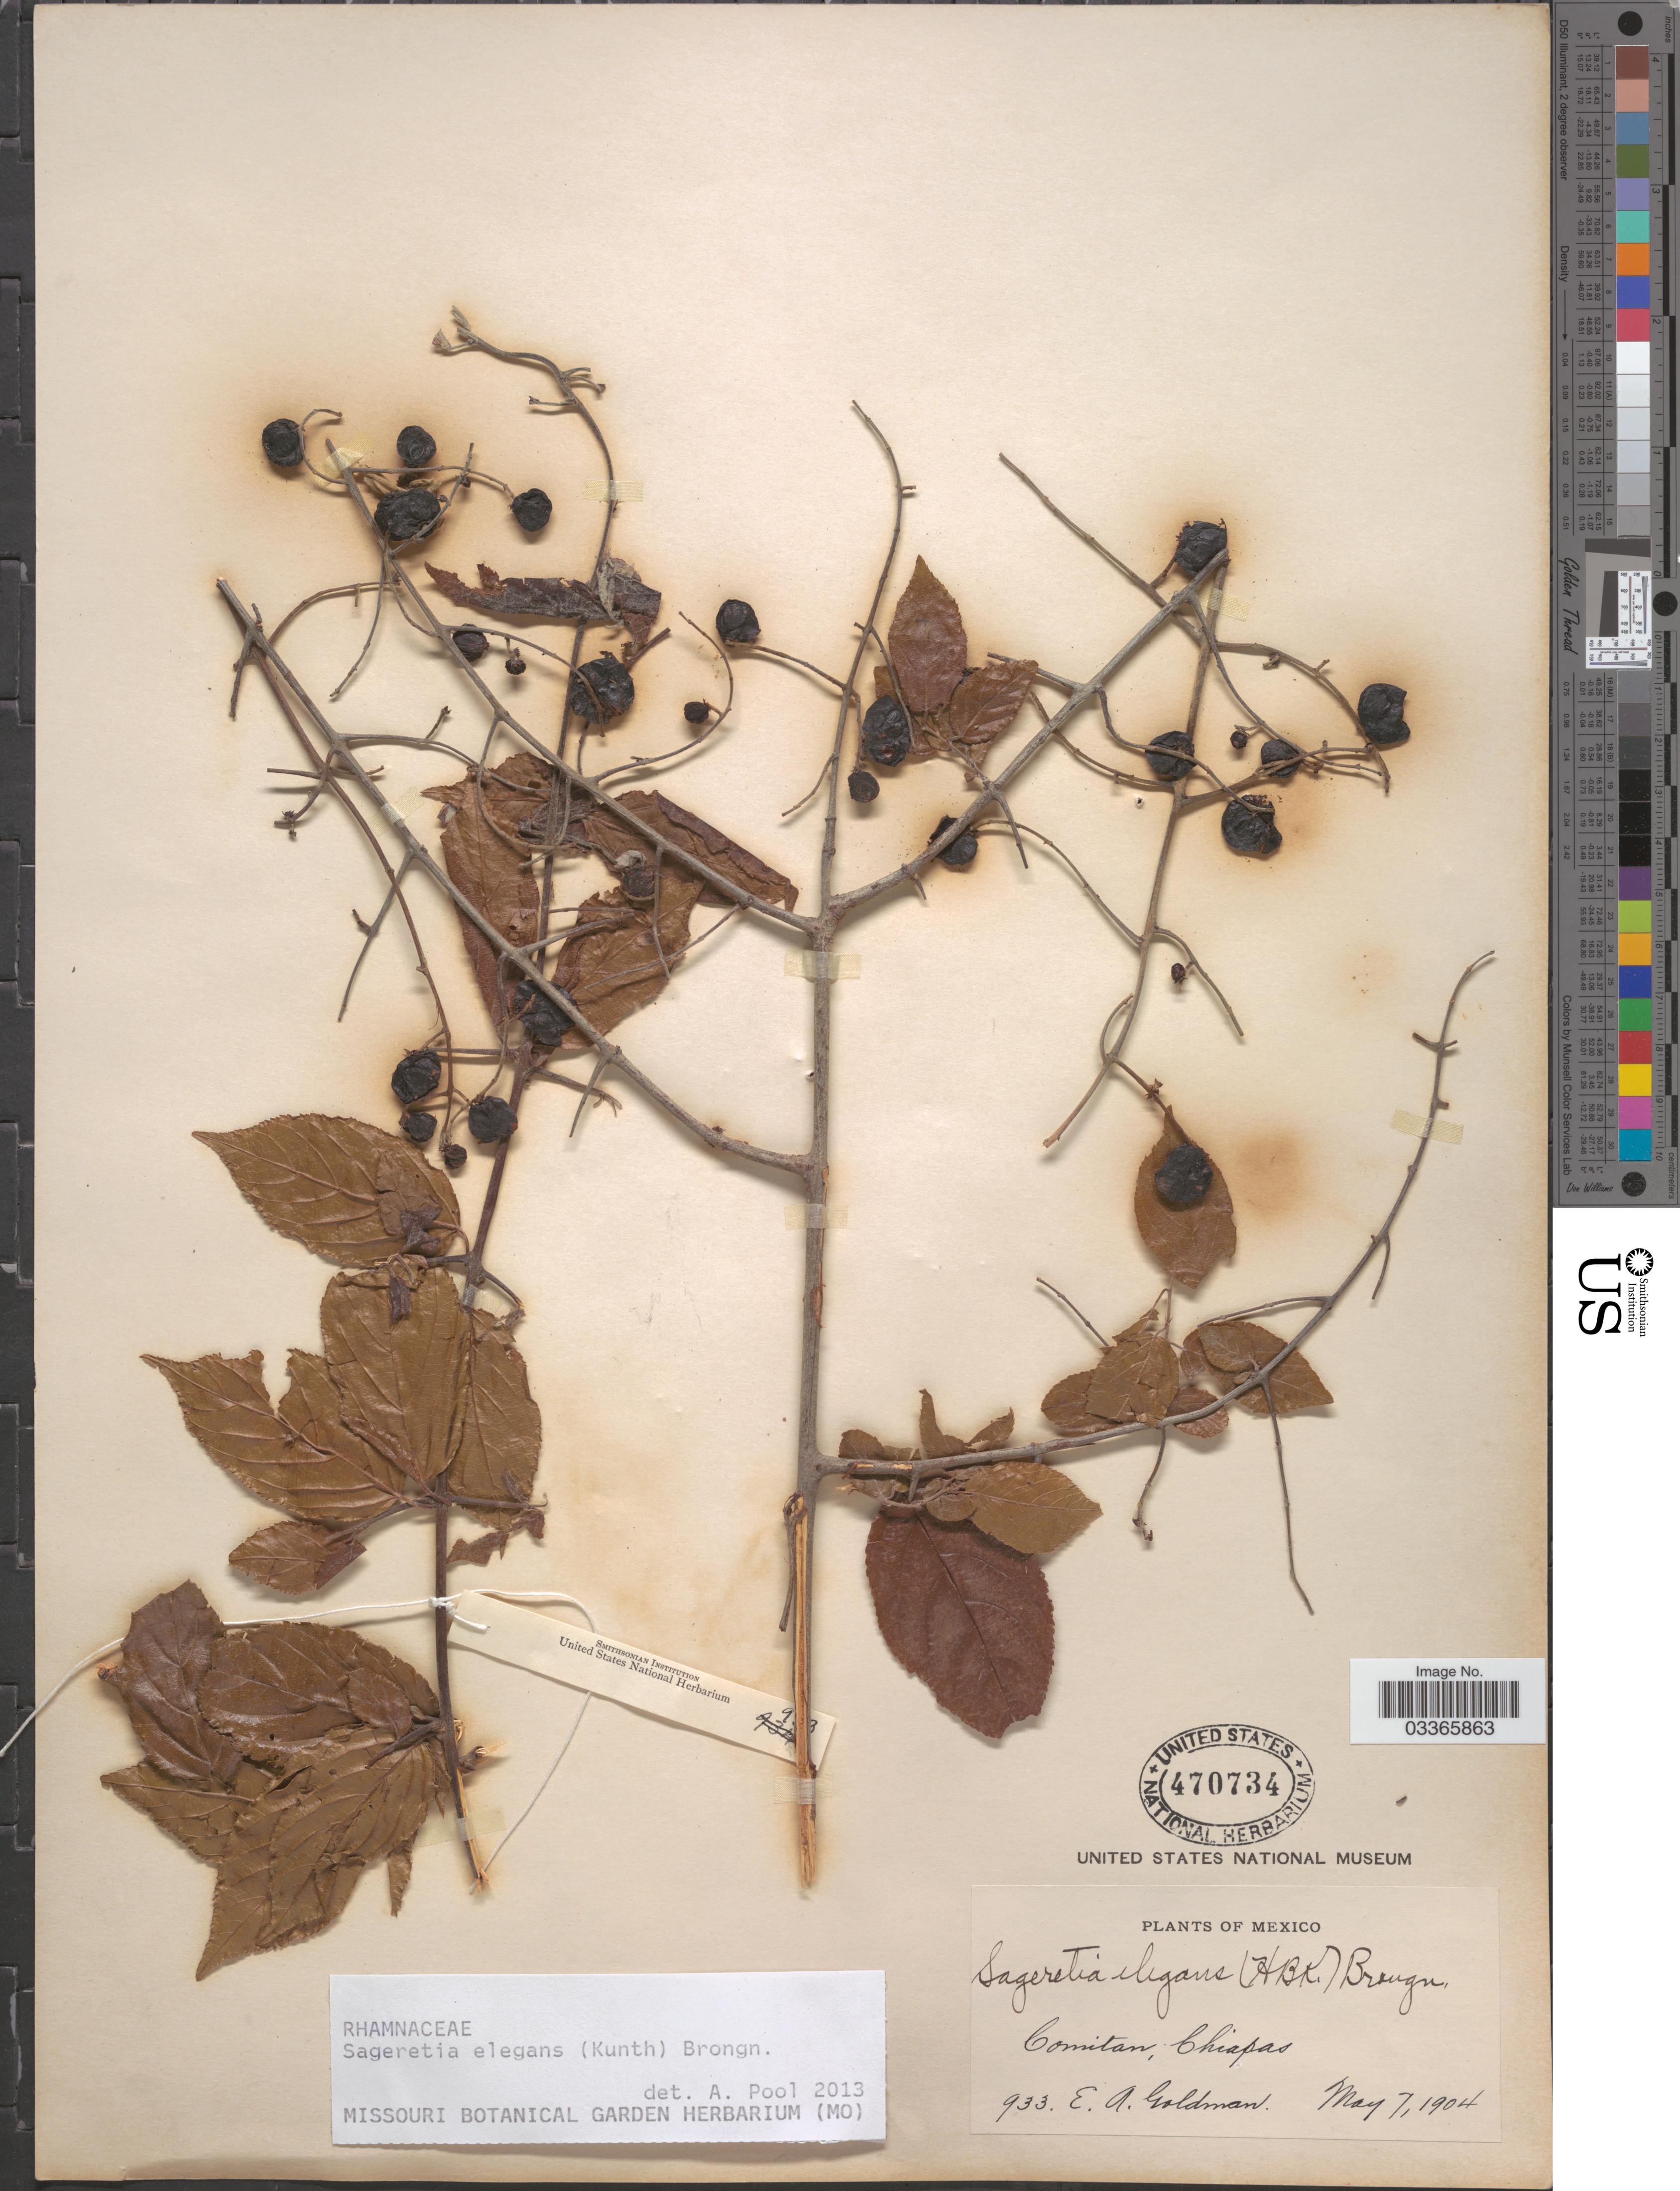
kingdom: Plantae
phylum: Tracheophyta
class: Magnoliopsida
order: Rosales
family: Rhamnaceae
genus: Sageretia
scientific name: Sageretia elegans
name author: (Kunth) Brongn.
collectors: E. A. Goldman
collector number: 933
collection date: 1904-05-07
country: Mexico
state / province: Chiapas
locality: Comitan.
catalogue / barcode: US 470734